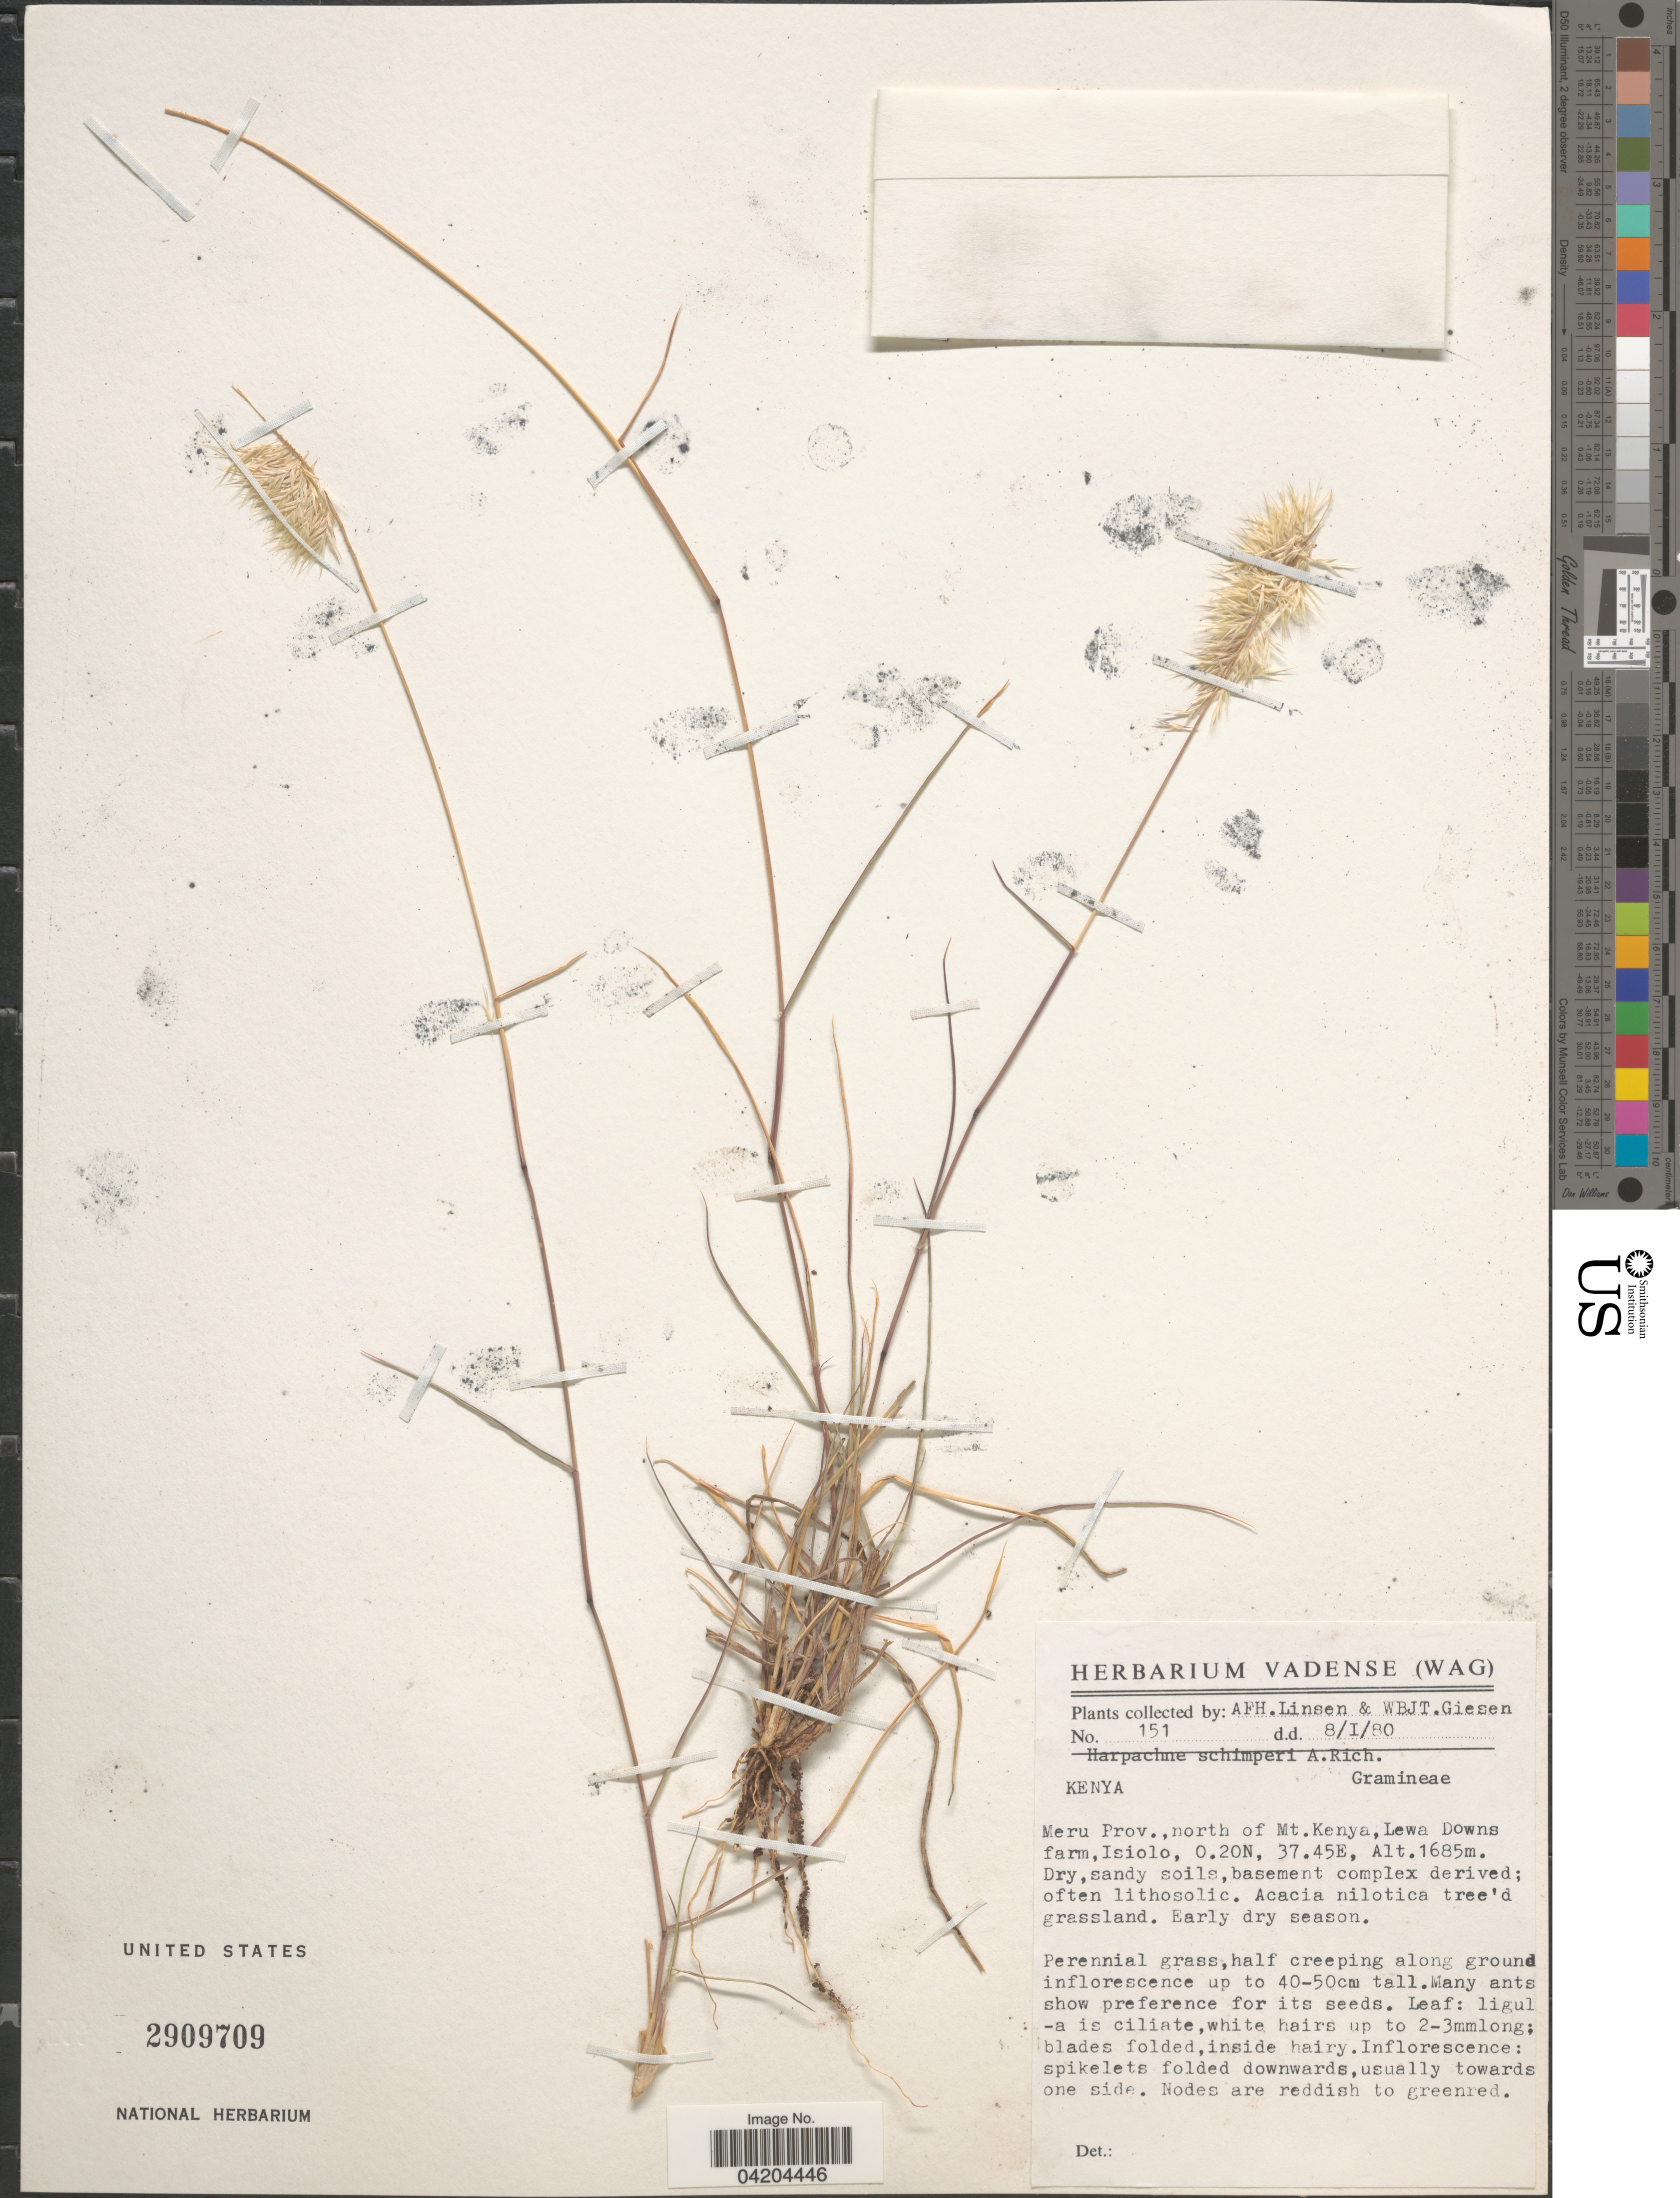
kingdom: Plantae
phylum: Tracheophyta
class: Liliopsida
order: Poales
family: Poaceae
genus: Eragrostis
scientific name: Eragrostis schimperi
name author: (A. Rich.) Benth.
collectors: A. Linsen & W. Giesen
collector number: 151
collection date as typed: Transcribed d/m/y: 8/1/80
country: Kenya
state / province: Meru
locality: North of Mt. Kenya, Lewa Downs farm, Isiolo.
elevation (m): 1685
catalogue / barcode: US 2909709